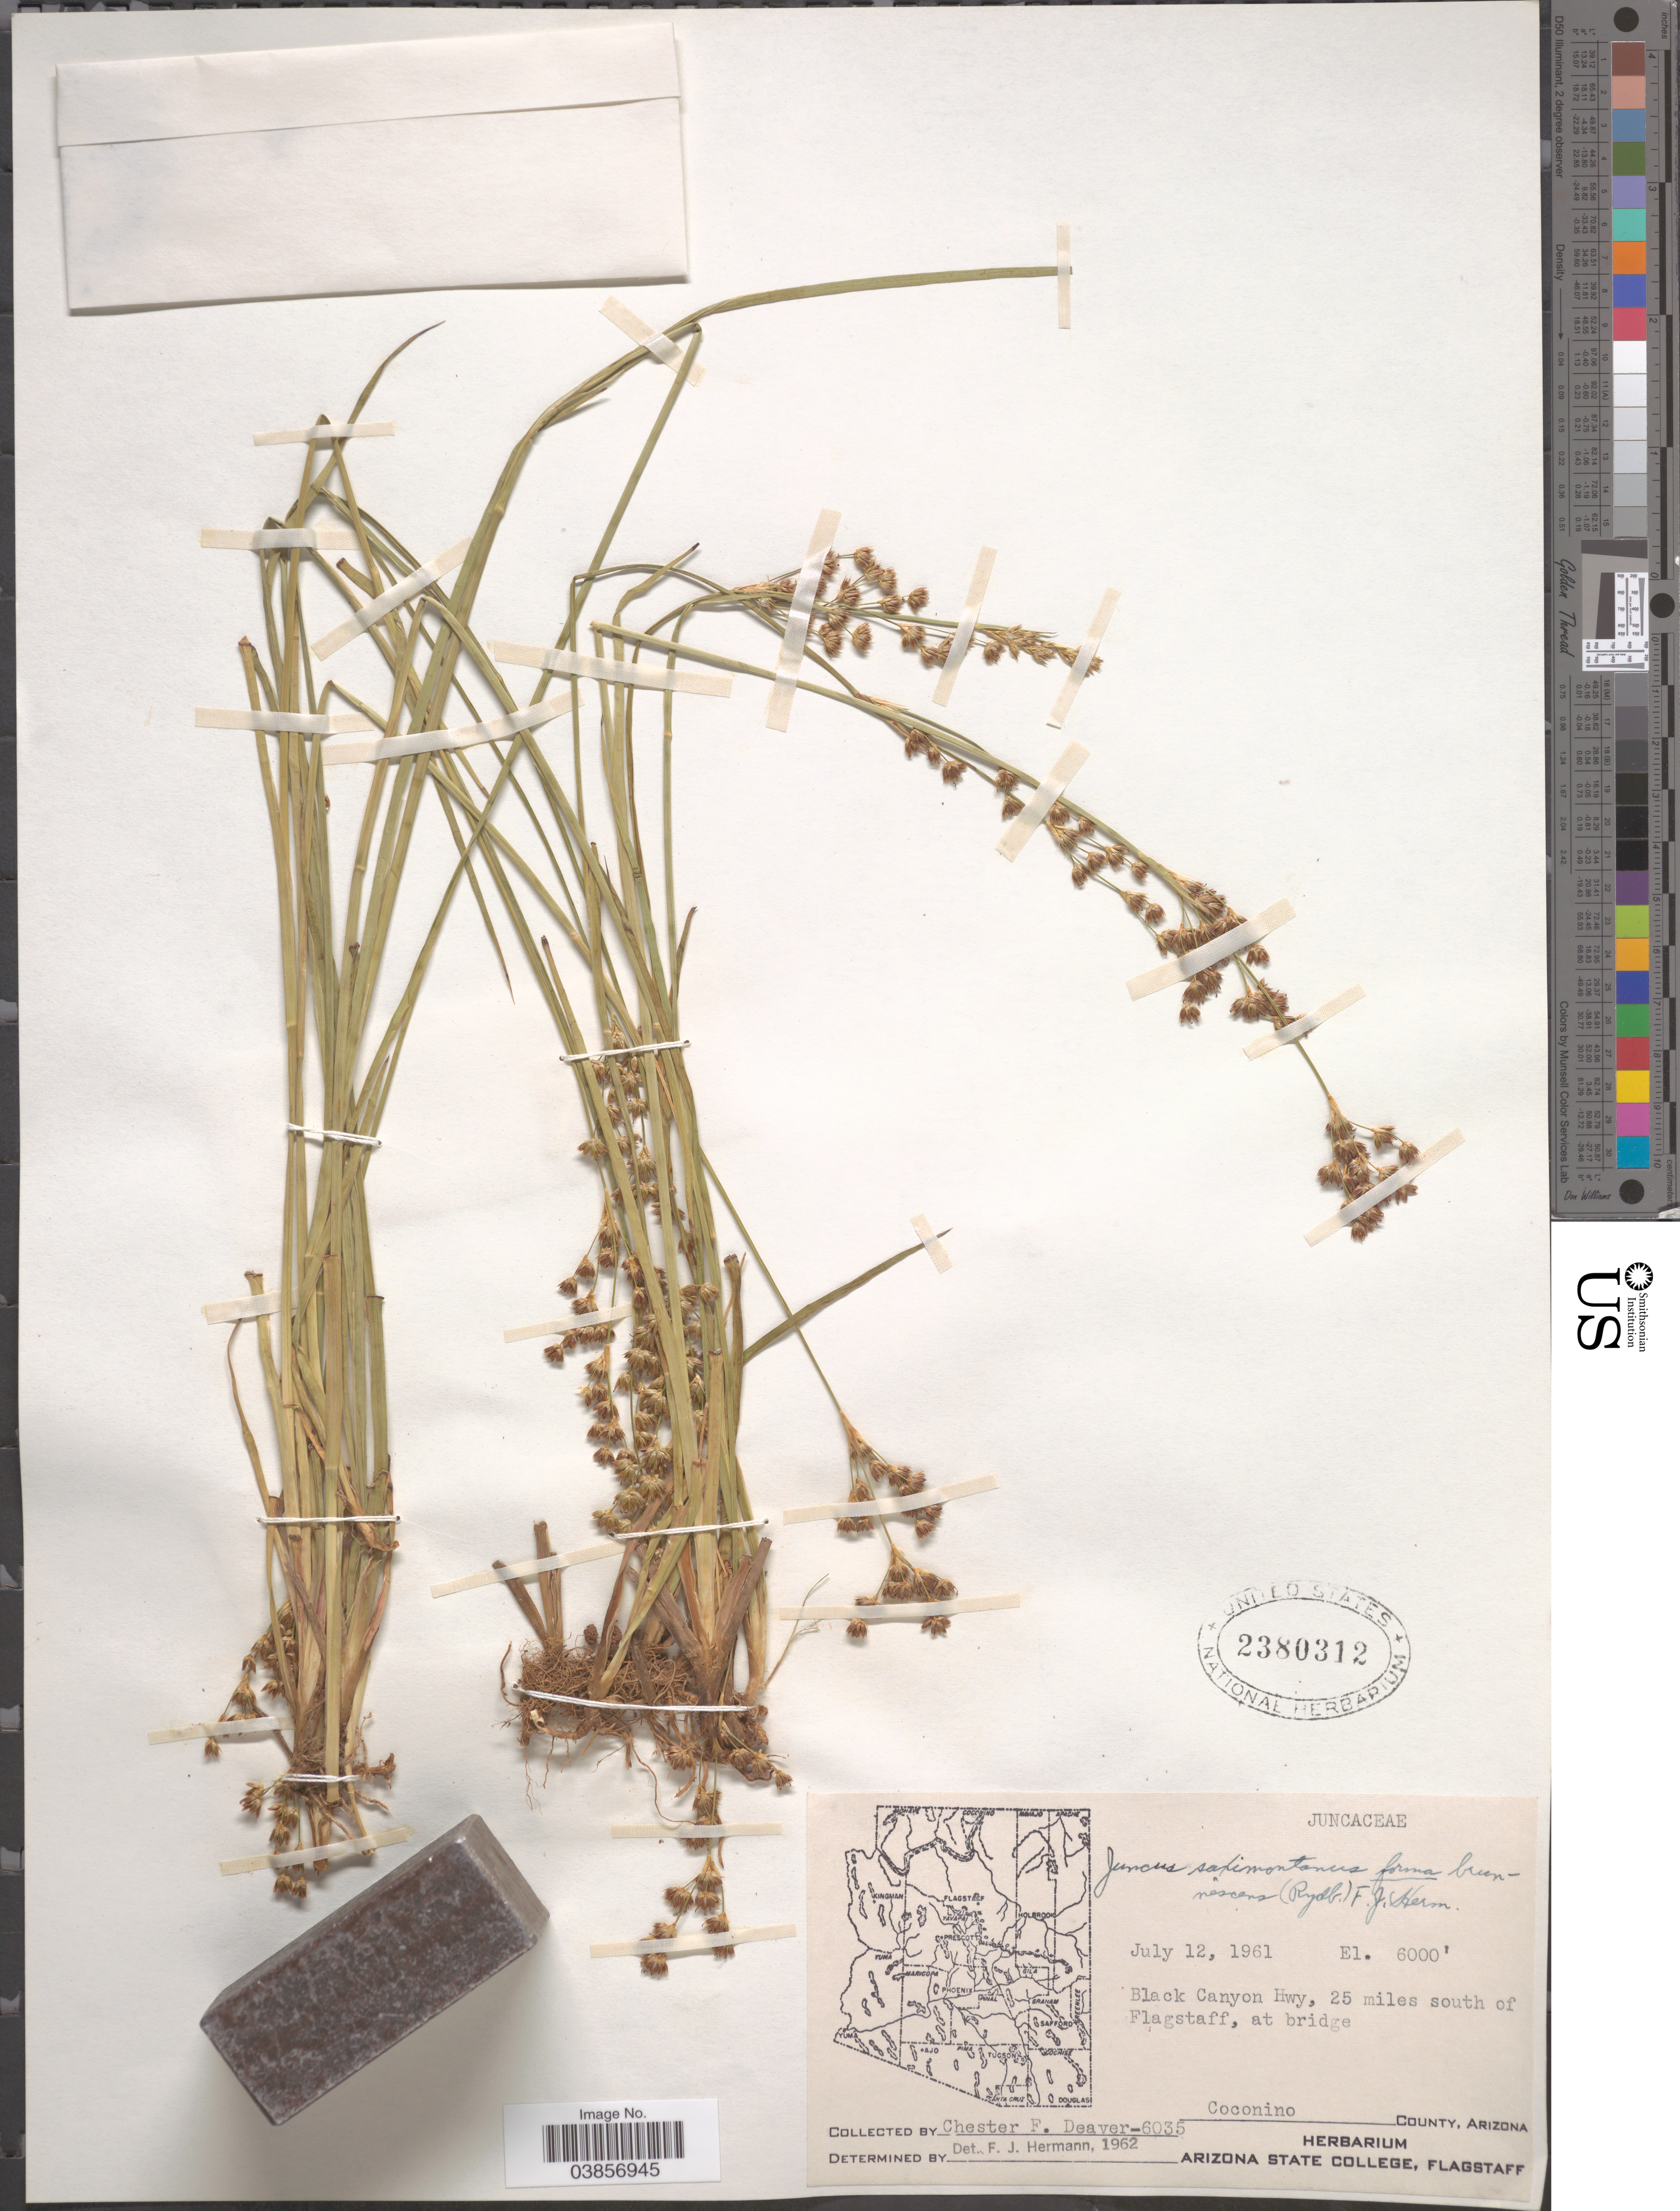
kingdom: Plantae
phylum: Tracheophyta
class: Liliopsida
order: Poales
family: Juncaceae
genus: Juncus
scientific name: Juncus saximontanus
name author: A. Nelson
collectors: C. Deaver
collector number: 6035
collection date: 1961-07-12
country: United States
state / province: Arizona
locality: Black Canyon Hwy, 25 miles south of Flagstaff, at bridge. Coconino County.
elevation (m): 1829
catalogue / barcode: US 2380312